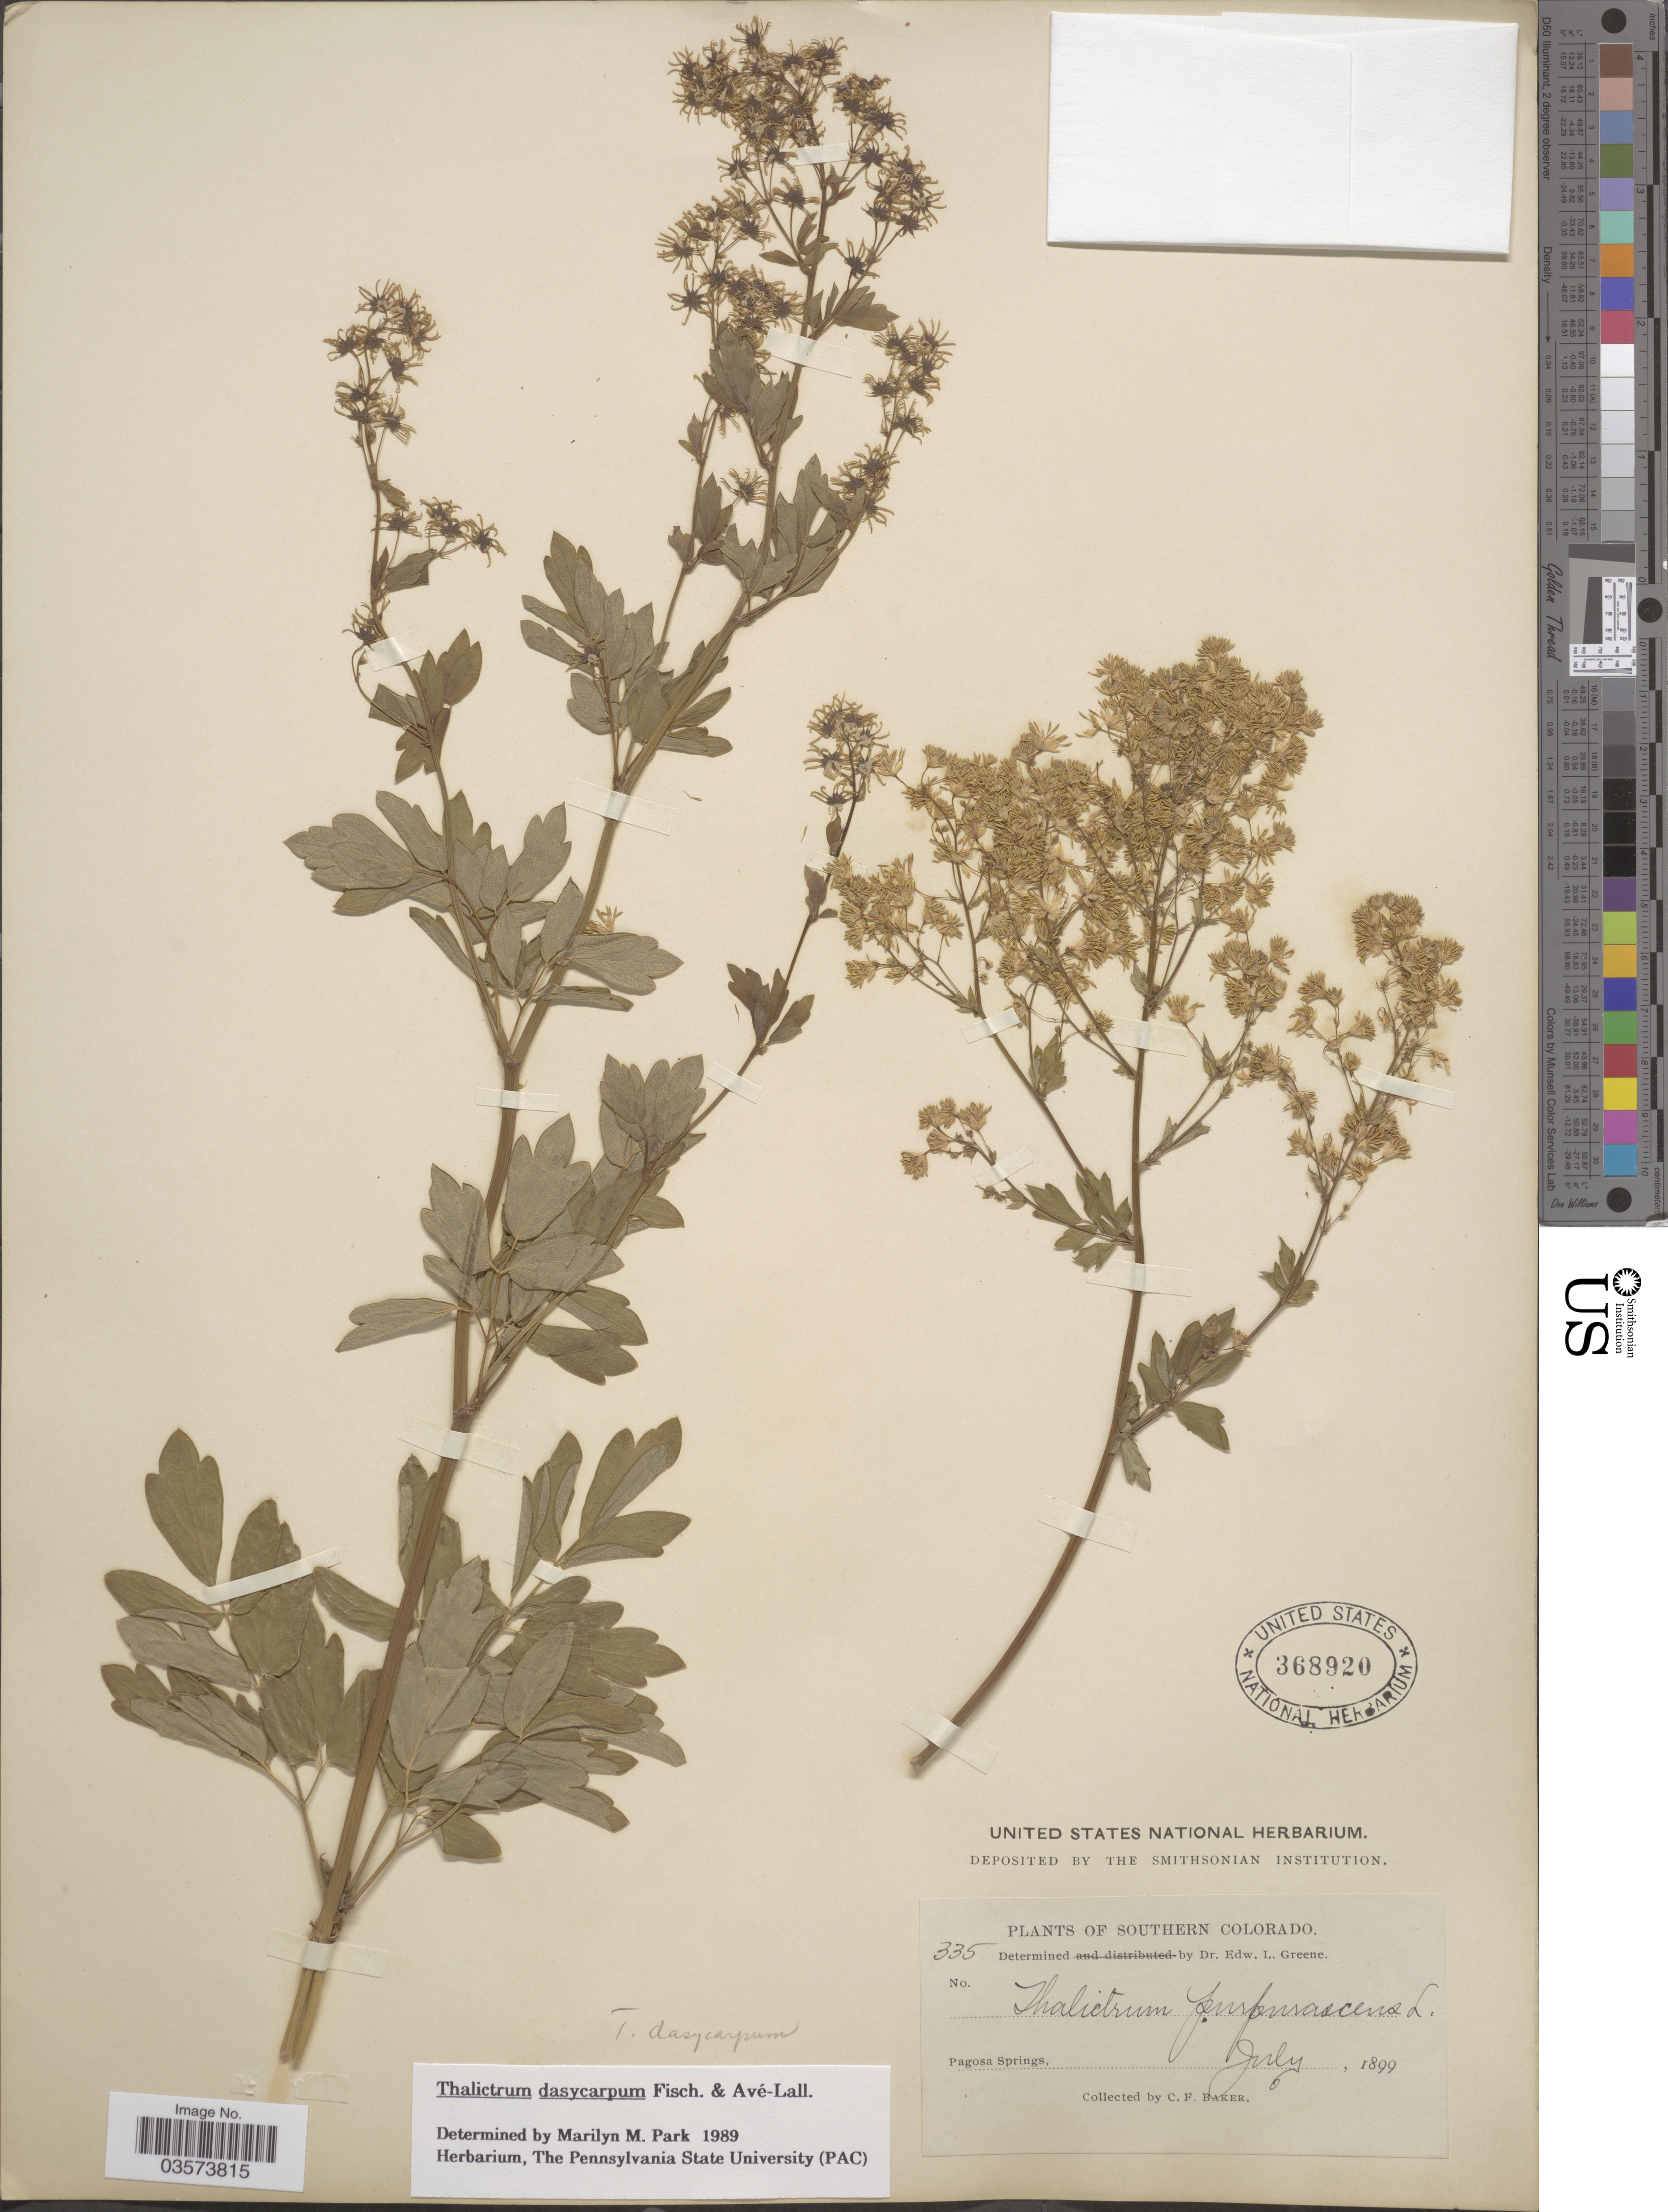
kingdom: Plantae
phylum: Tracheophyta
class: Magnoliopsida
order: Ranunculales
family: Ranunculaceae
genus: Thalictrum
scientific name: Thalictrum dasycarpum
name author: Fisch. & Avé-Lall.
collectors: C. F. Baker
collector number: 335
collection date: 1899-07-06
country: United States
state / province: Colorado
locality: Southern Colorado. Pagosa Springs.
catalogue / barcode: US 368920